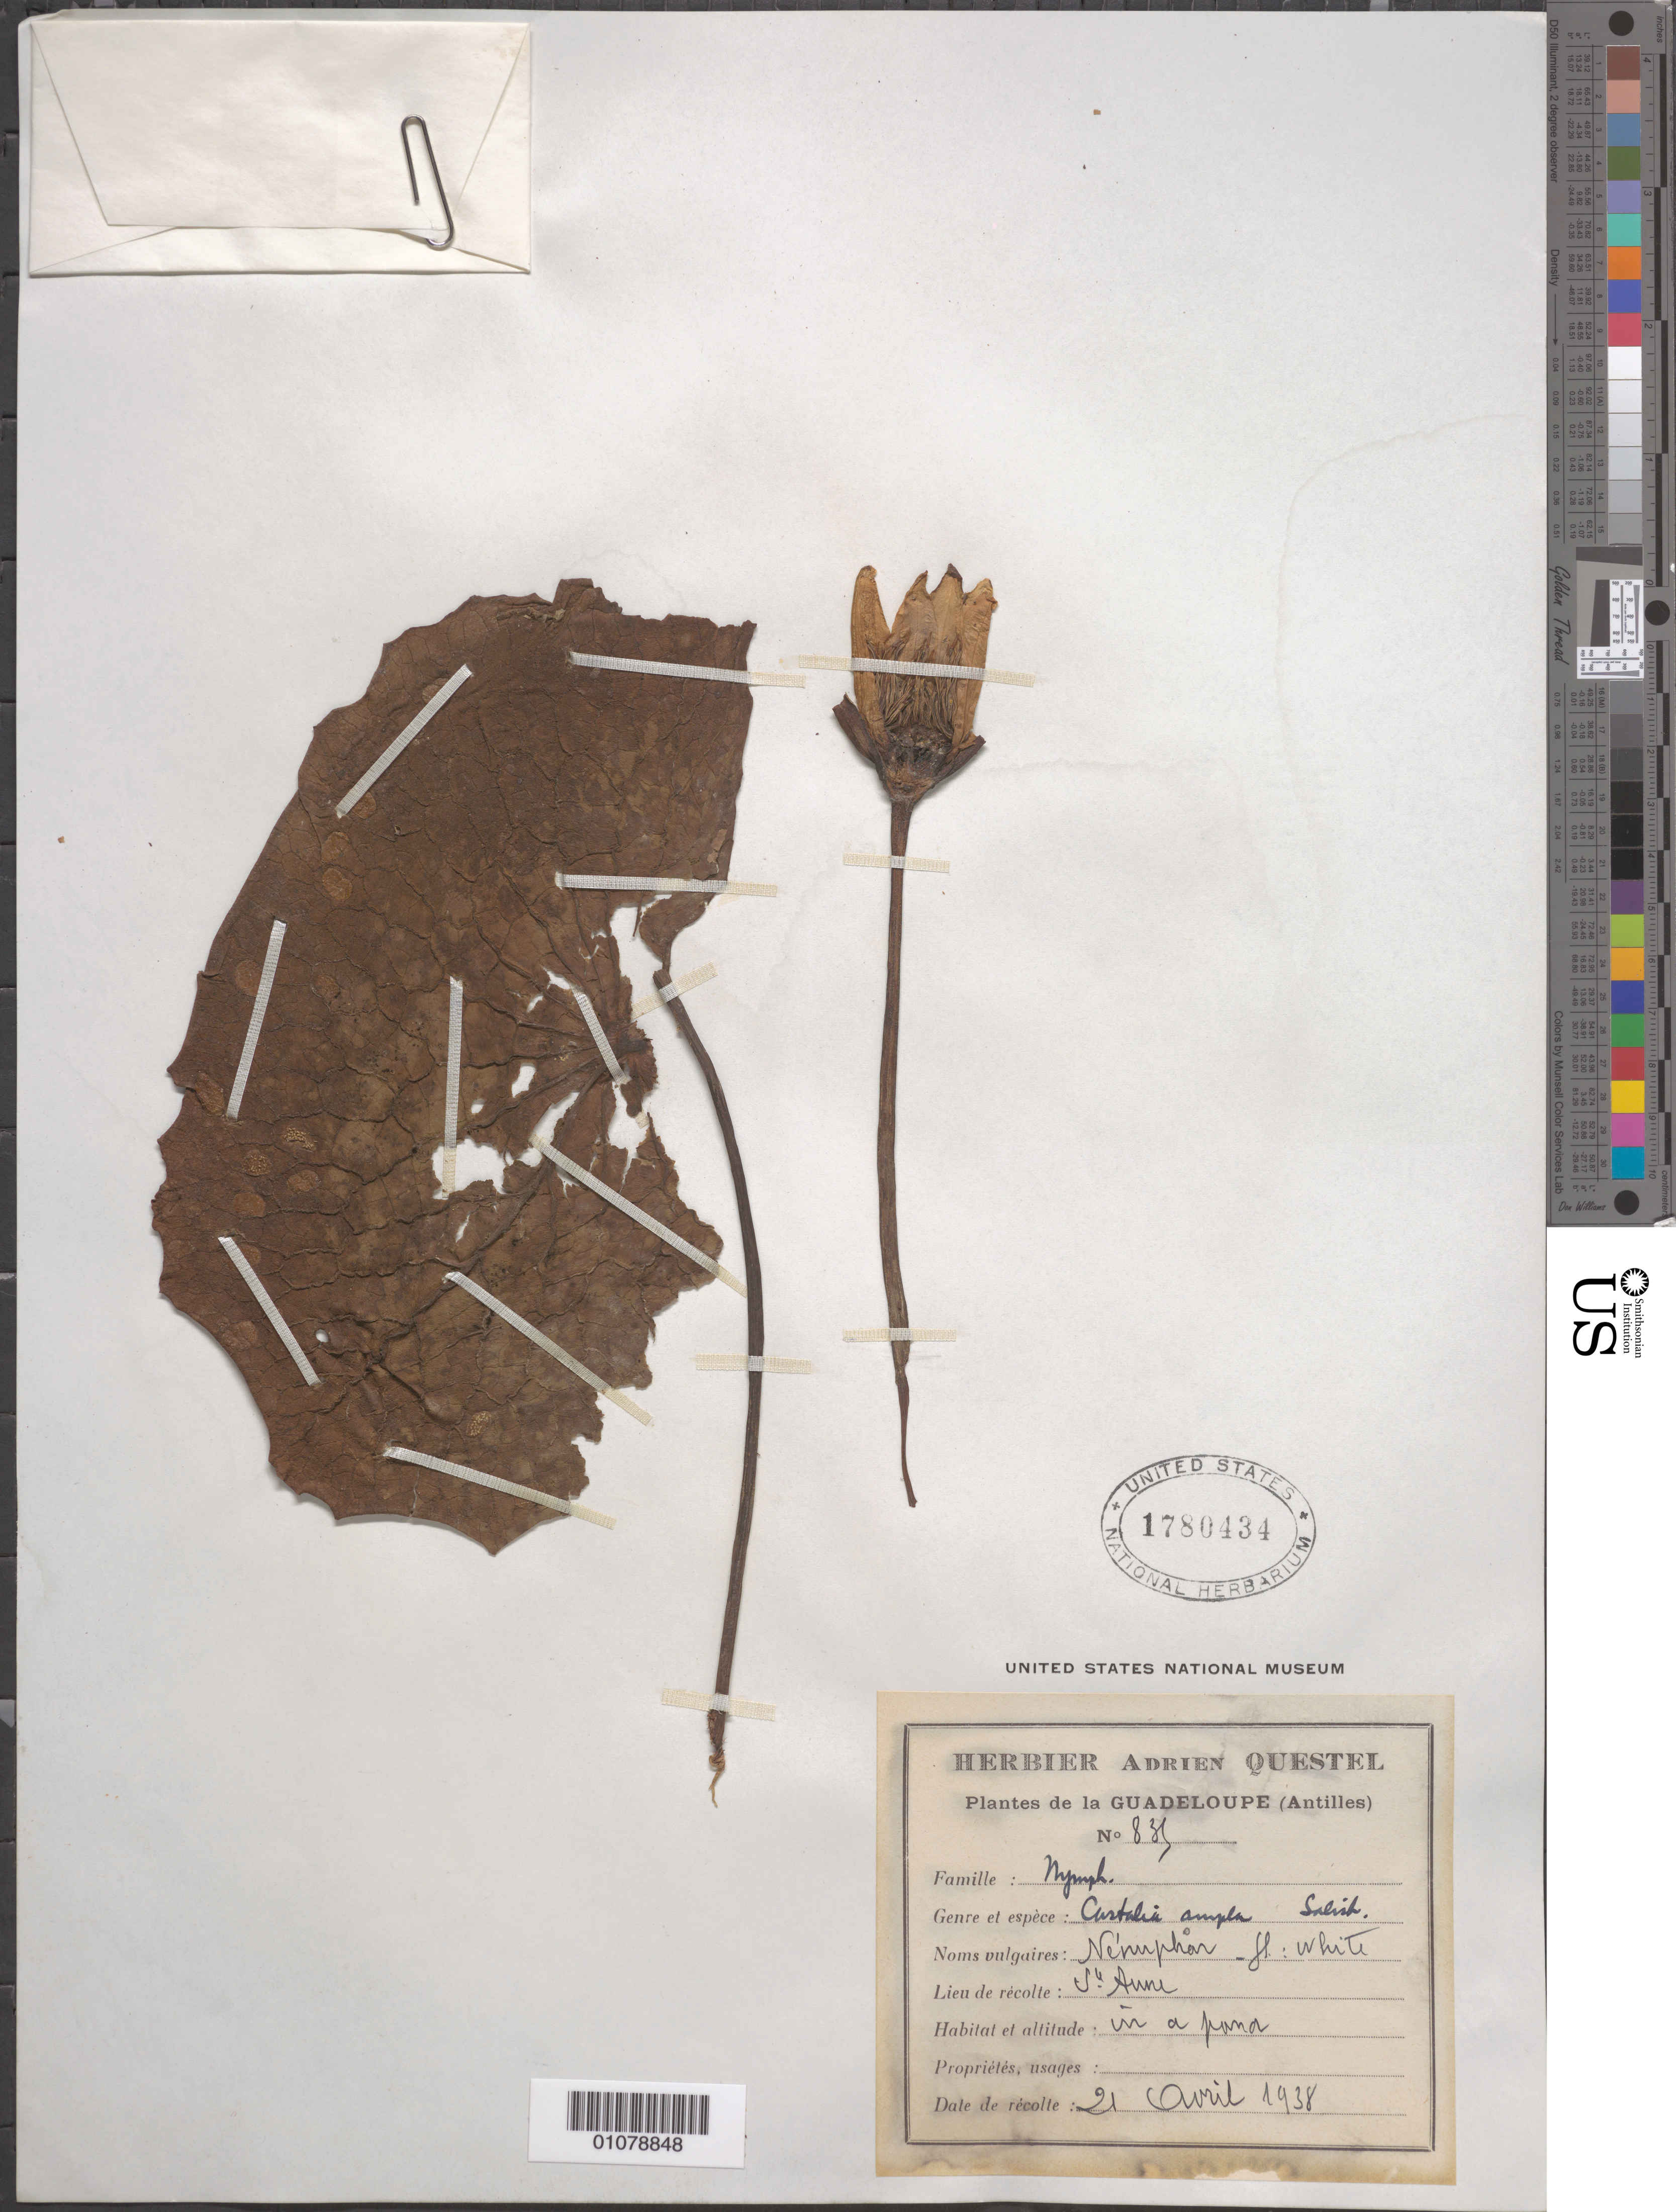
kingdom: Plantae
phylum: Tracheophyta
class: Magnoliopsida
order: Nymphaeales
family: Nymphaeaceae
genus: Nymphaea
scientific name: Nymphaea ampla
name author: (Salisb.) DC.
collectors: A. Questel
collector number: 835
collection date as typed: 21 Apr 1938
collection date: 1938-04-21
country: Guadeloupe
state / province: St. Anne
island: Basse Terre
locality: Ste Anne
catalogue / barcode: US 1780434